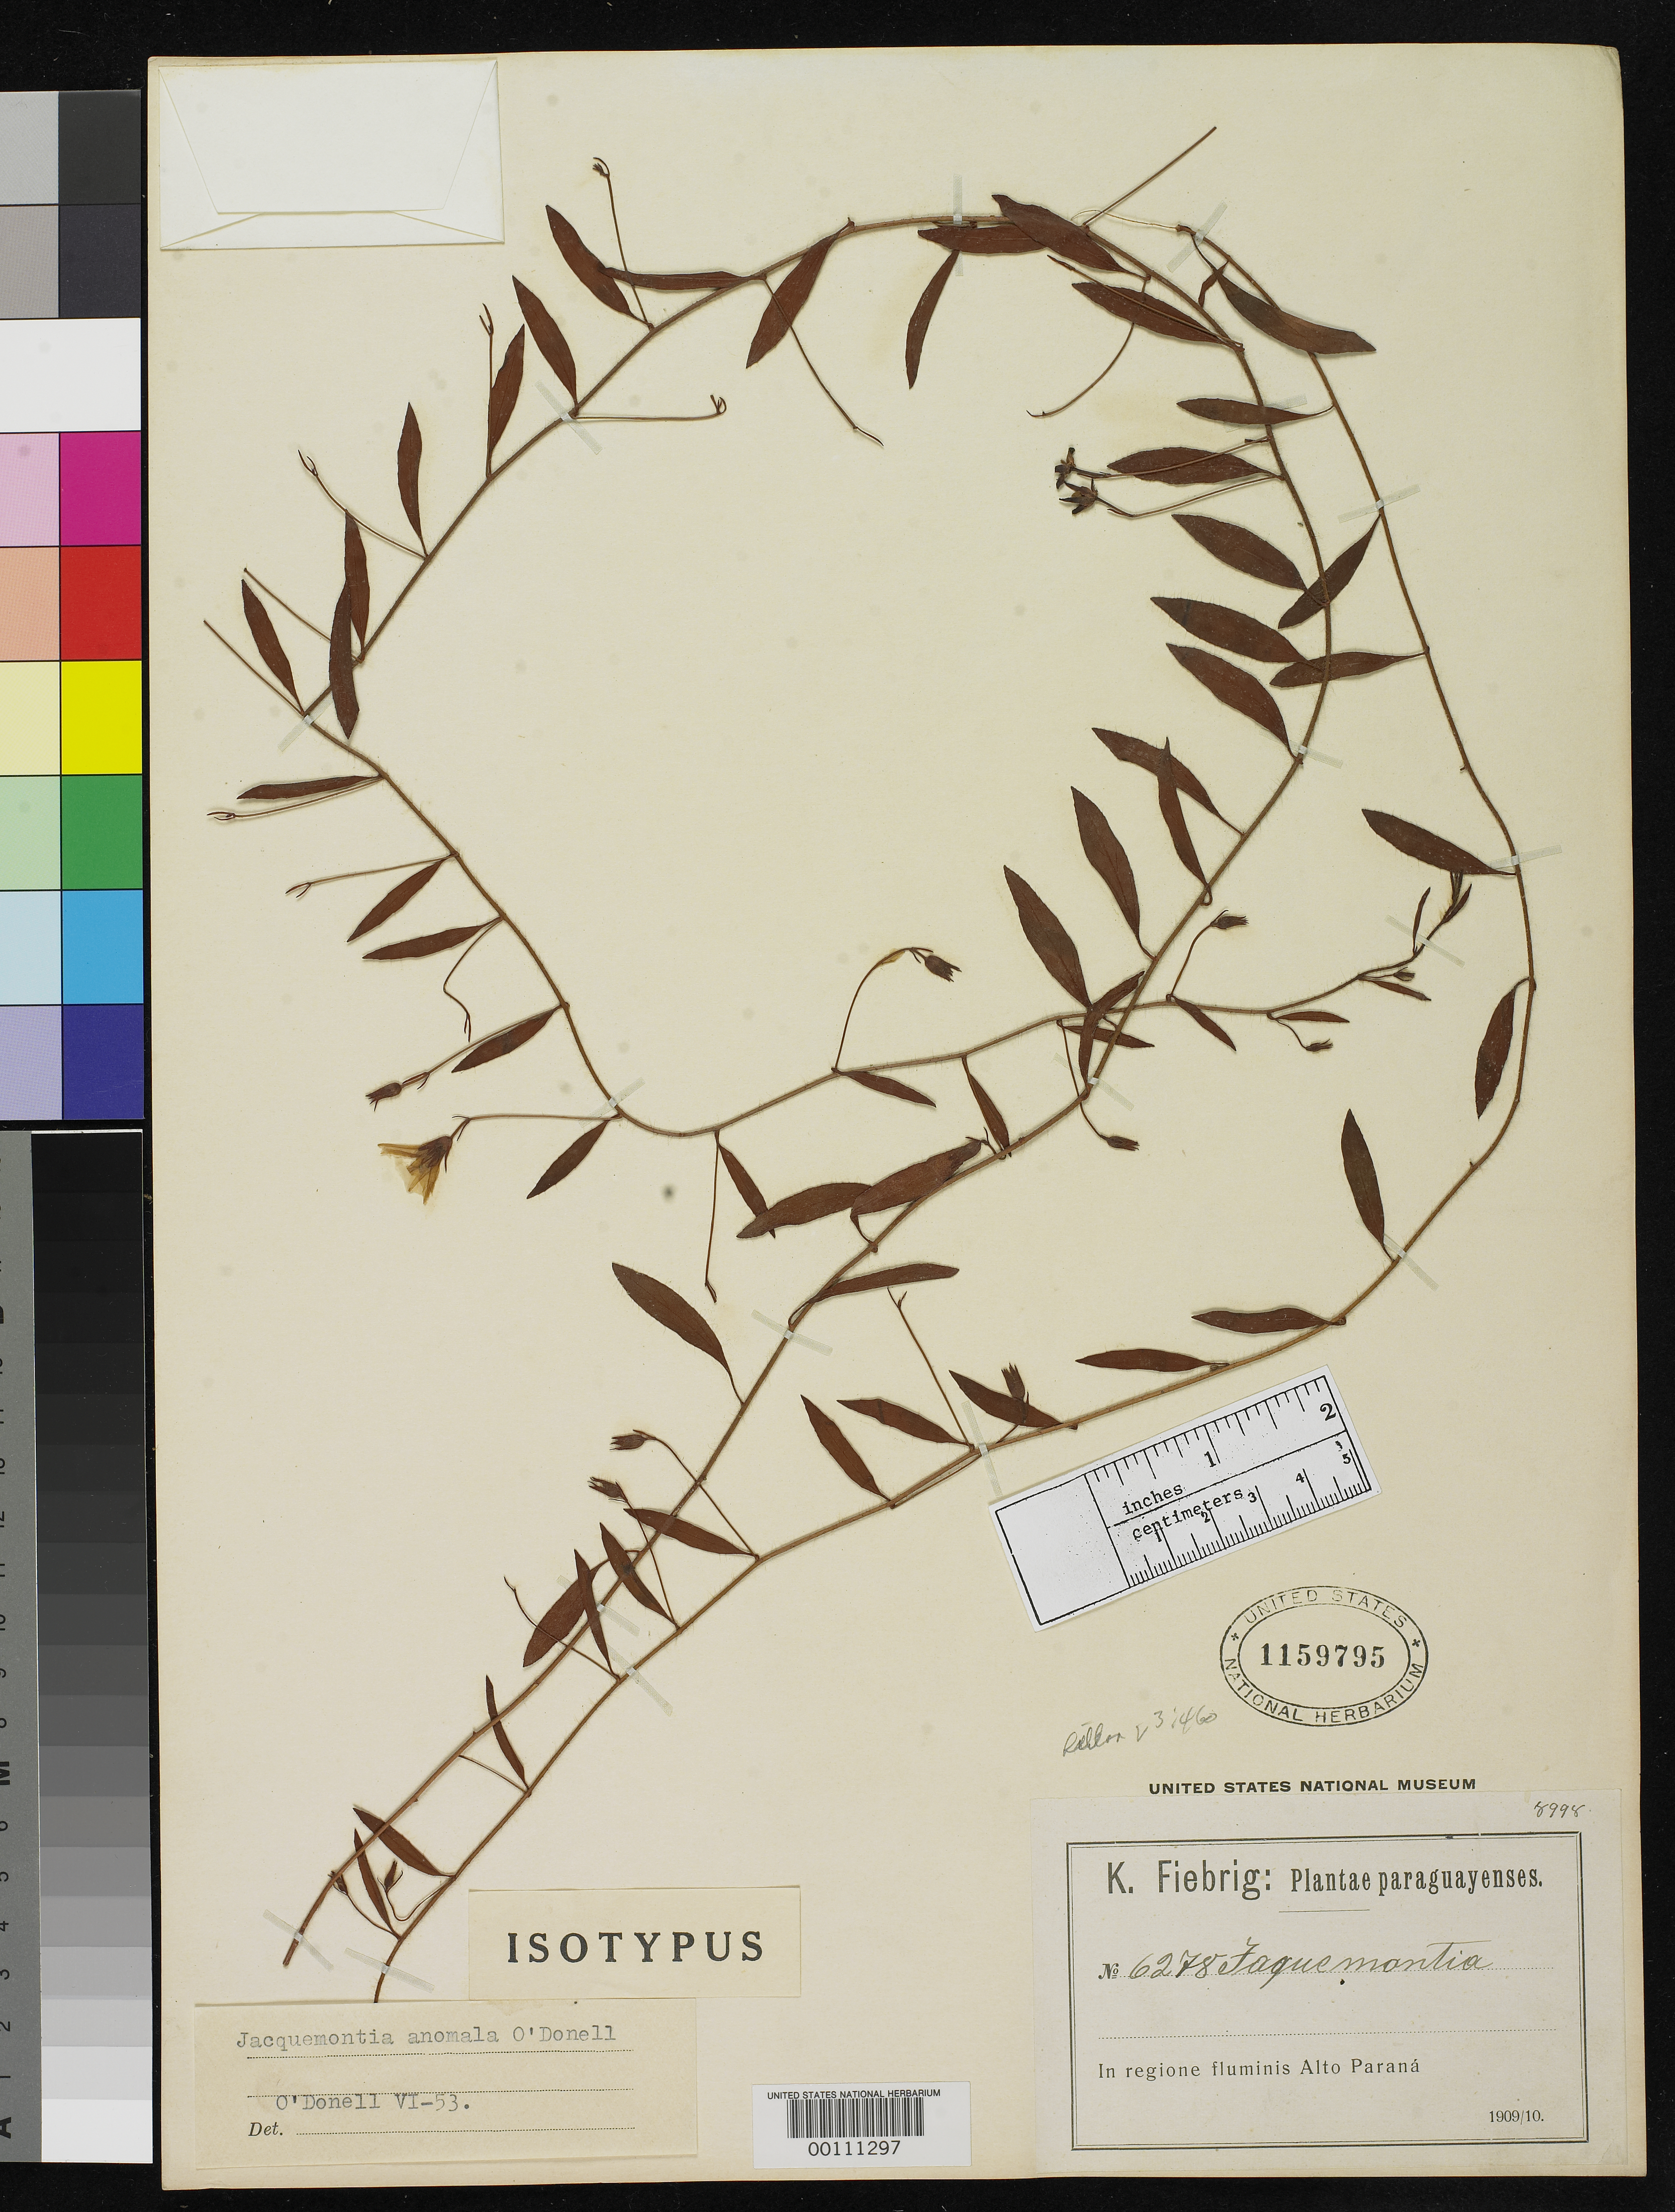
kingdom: Plantae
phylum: Tracheophyta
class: Magnoliopsida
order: Solanales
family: Convolvulaceae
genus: Jacquemontia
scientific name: Jacquemontia anomala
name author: O'Donell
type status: Isotype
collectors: K. Fiebrig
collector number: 6278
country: Paraguay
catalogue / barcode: US 1159795